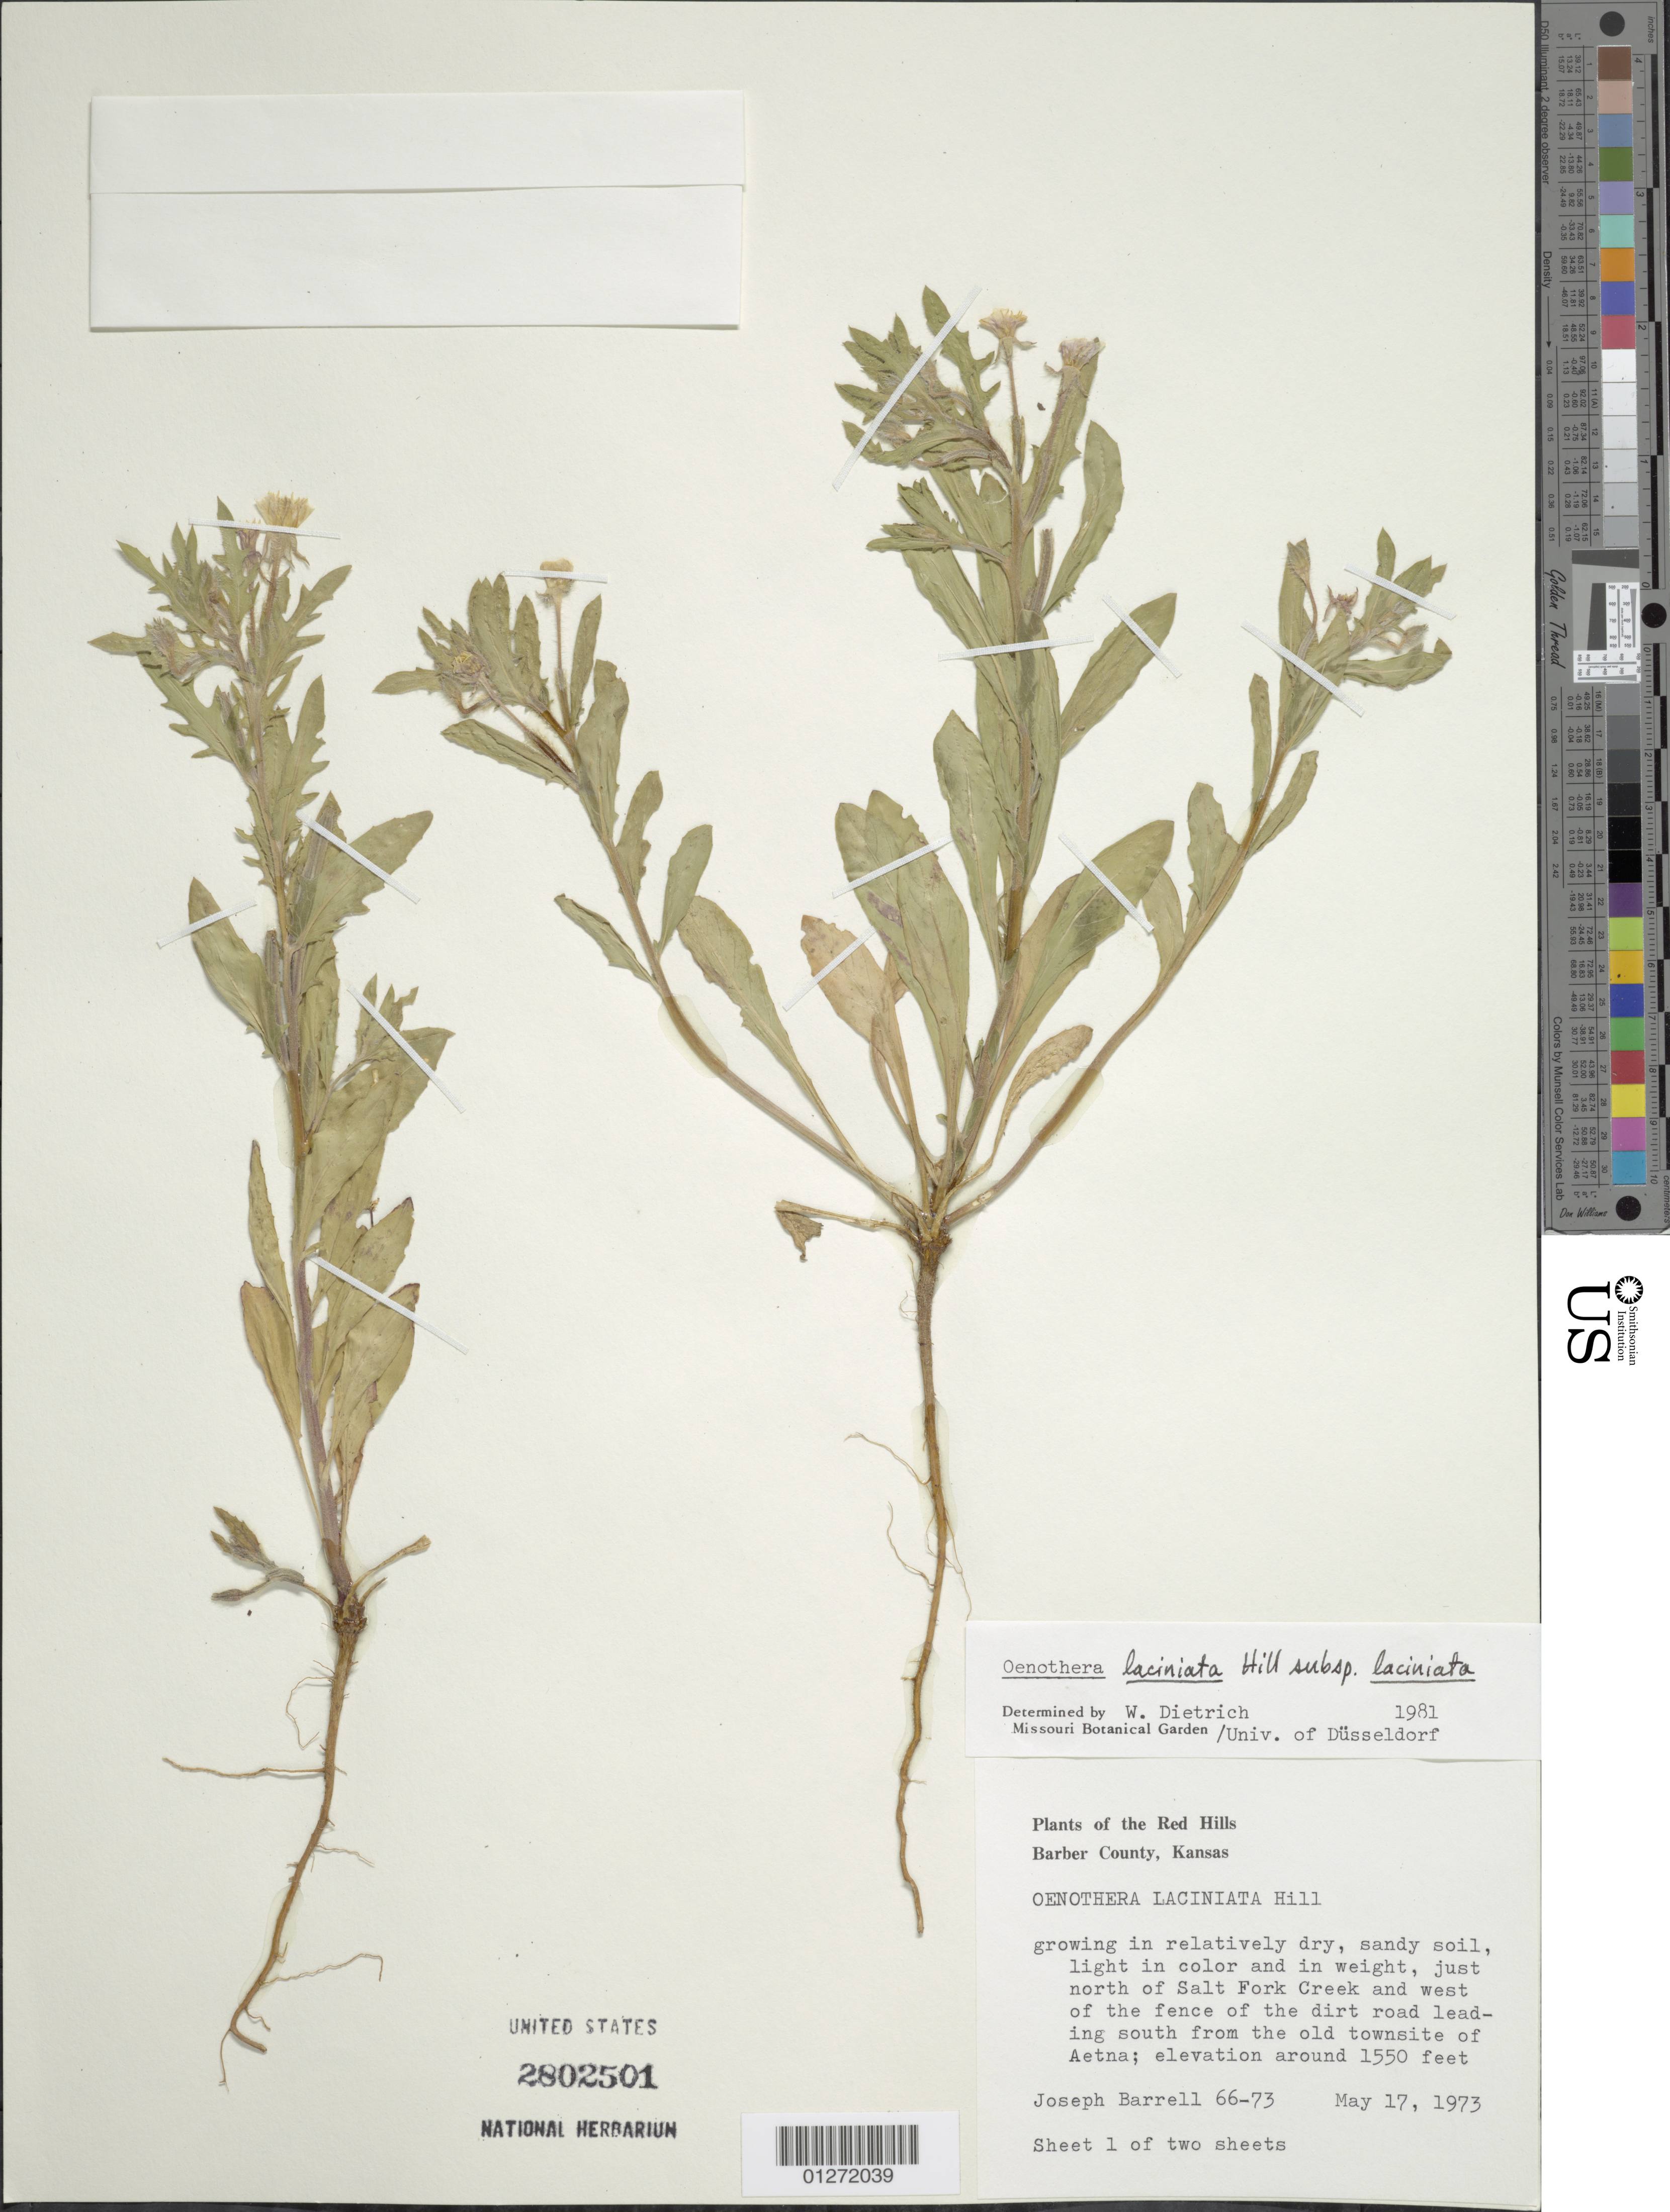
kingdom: Plantae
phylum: Tracheophyta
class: Magnoliopsida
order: Myrtales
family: Onagraceae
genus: Oenothera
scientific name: Oenothera laciniata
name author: Hill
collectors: J. Barrell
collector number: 66-73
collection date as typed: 17 May 1973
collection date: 1973-05-17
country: United States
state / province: Kansas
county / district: Barber County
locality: Salt Fork Creek, just N of, and W of the fence of the dirt road leading S from the old townsite of Aetna.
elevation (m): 472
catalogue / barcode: US 2802501